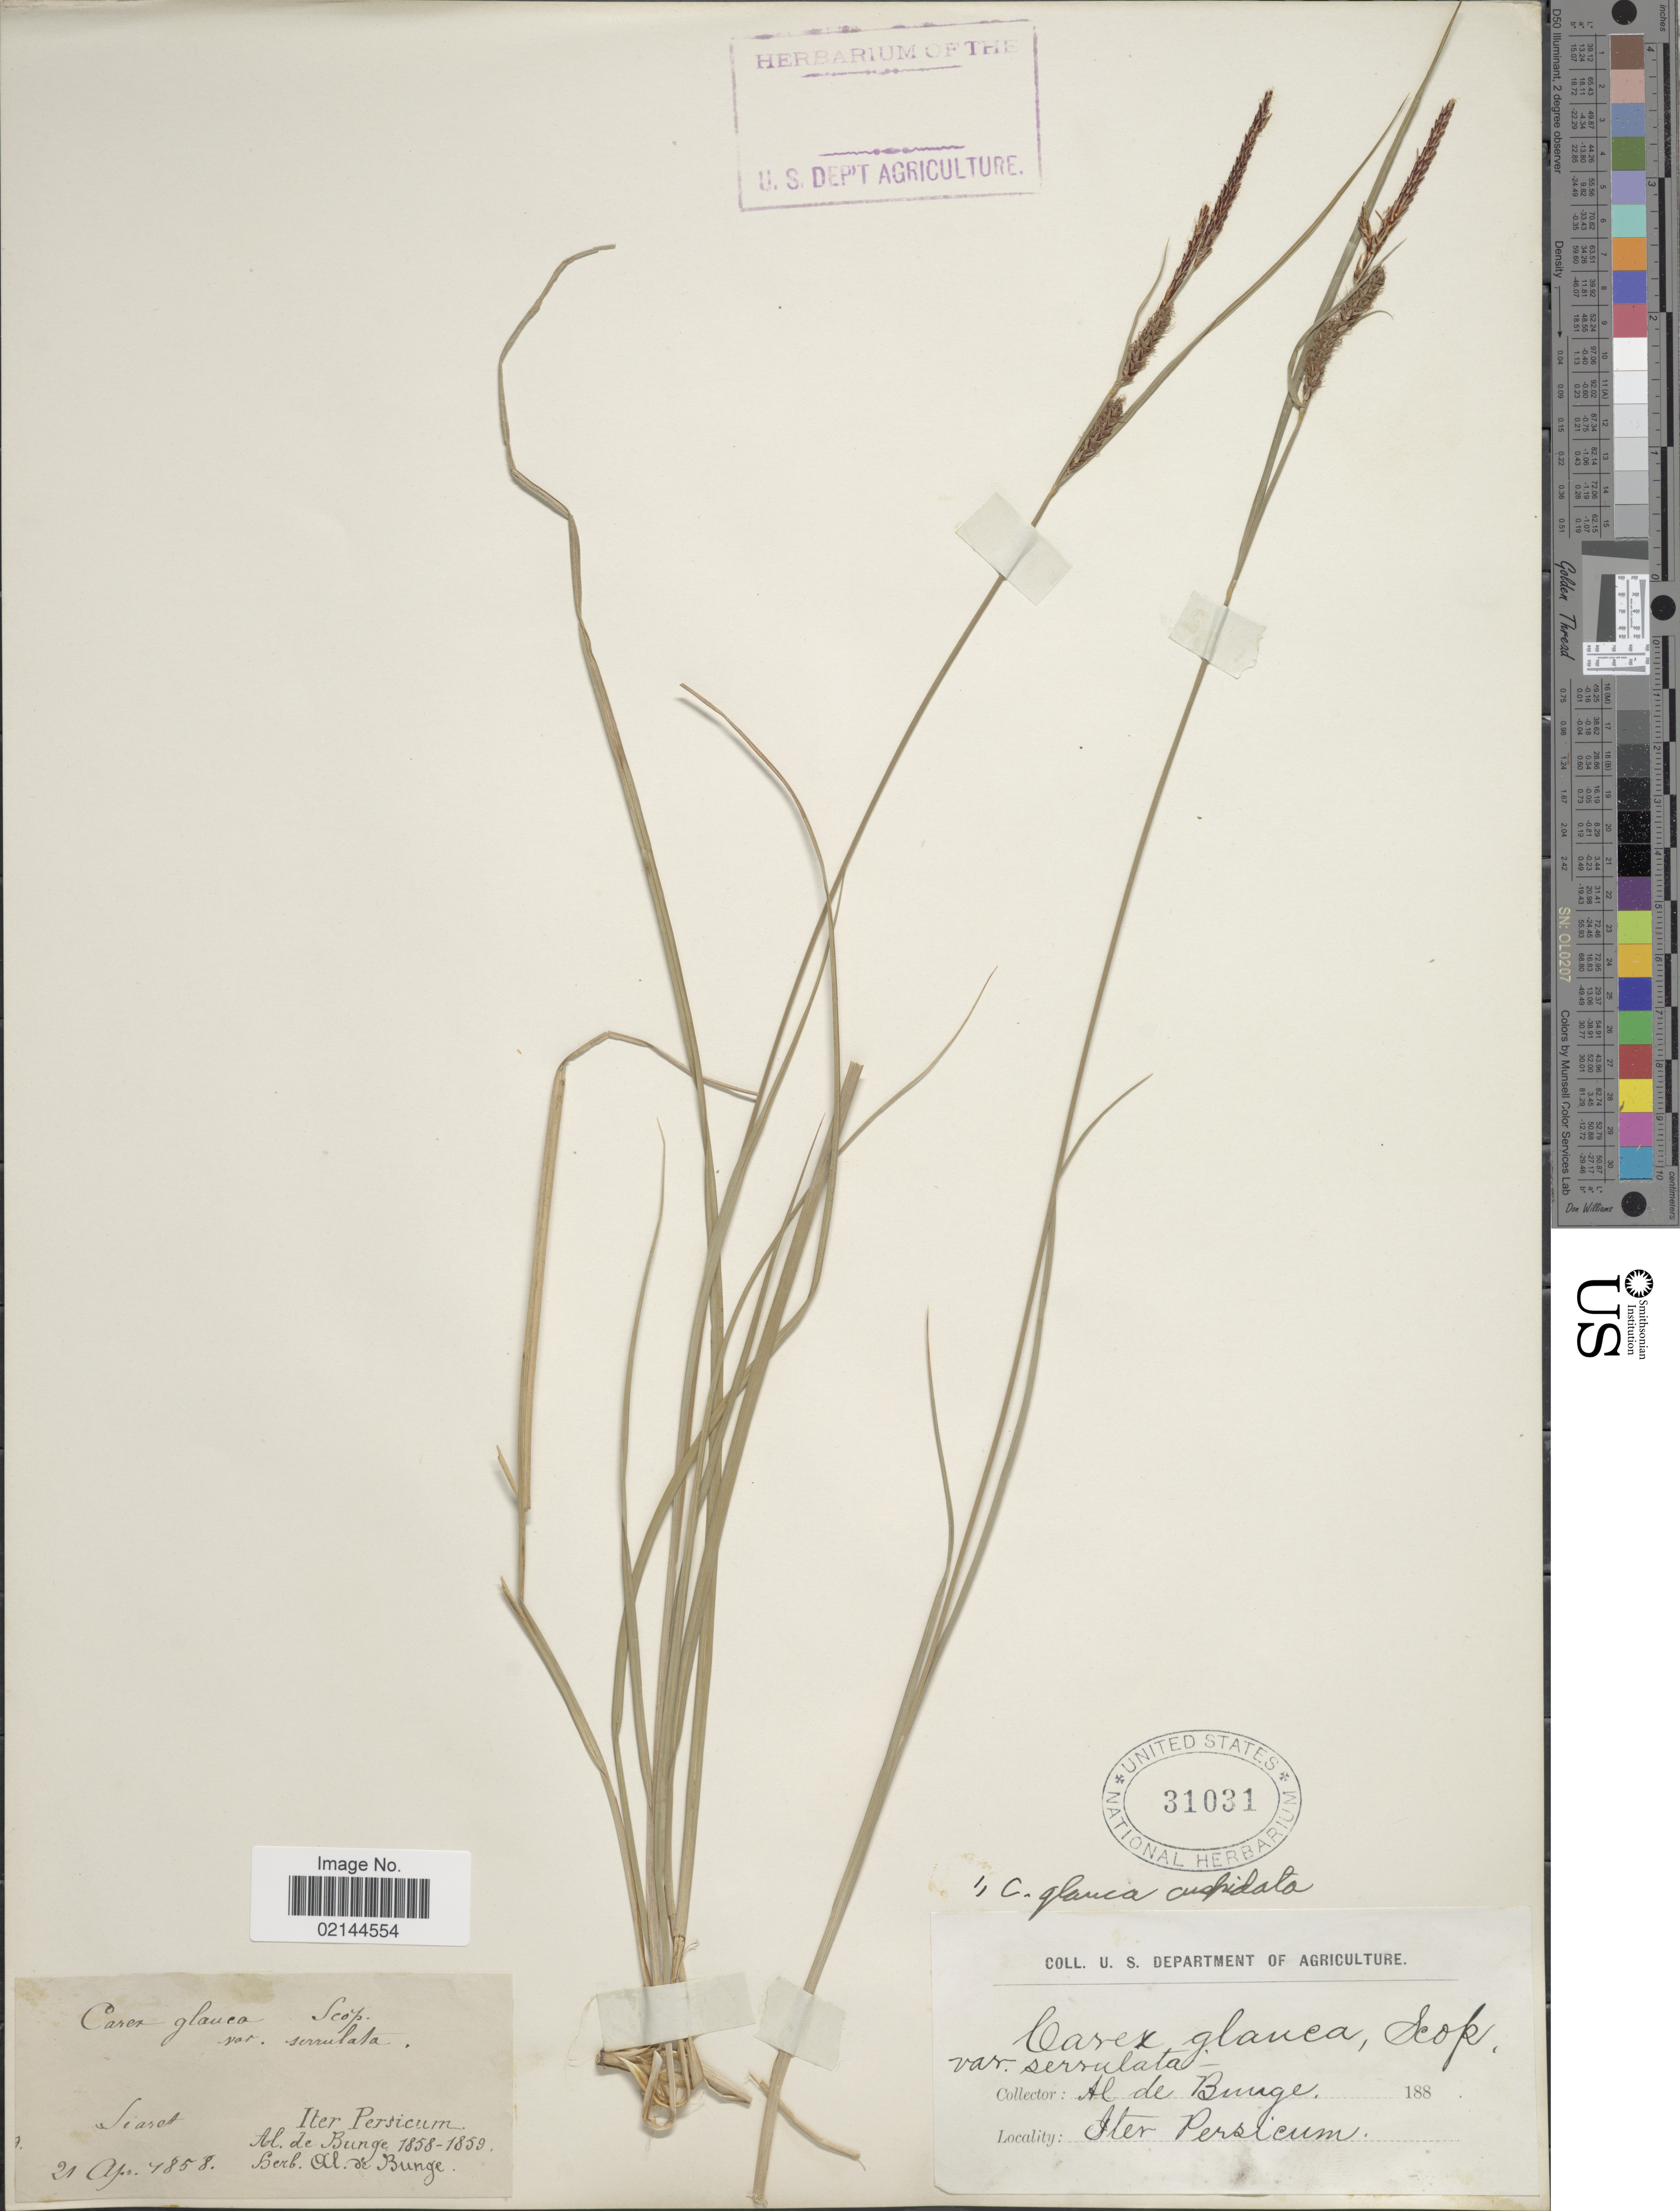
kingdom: Plantae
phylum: Tracheophyta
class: Liliopsida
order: Poales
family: Cyperaceae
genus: Carex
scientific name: Carex flacca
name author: Schreb.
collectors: ex herb. Al. de Bung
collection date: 1858-04-21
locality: Lariot, Inter Persicum [interpreted]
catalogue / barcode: US 31031